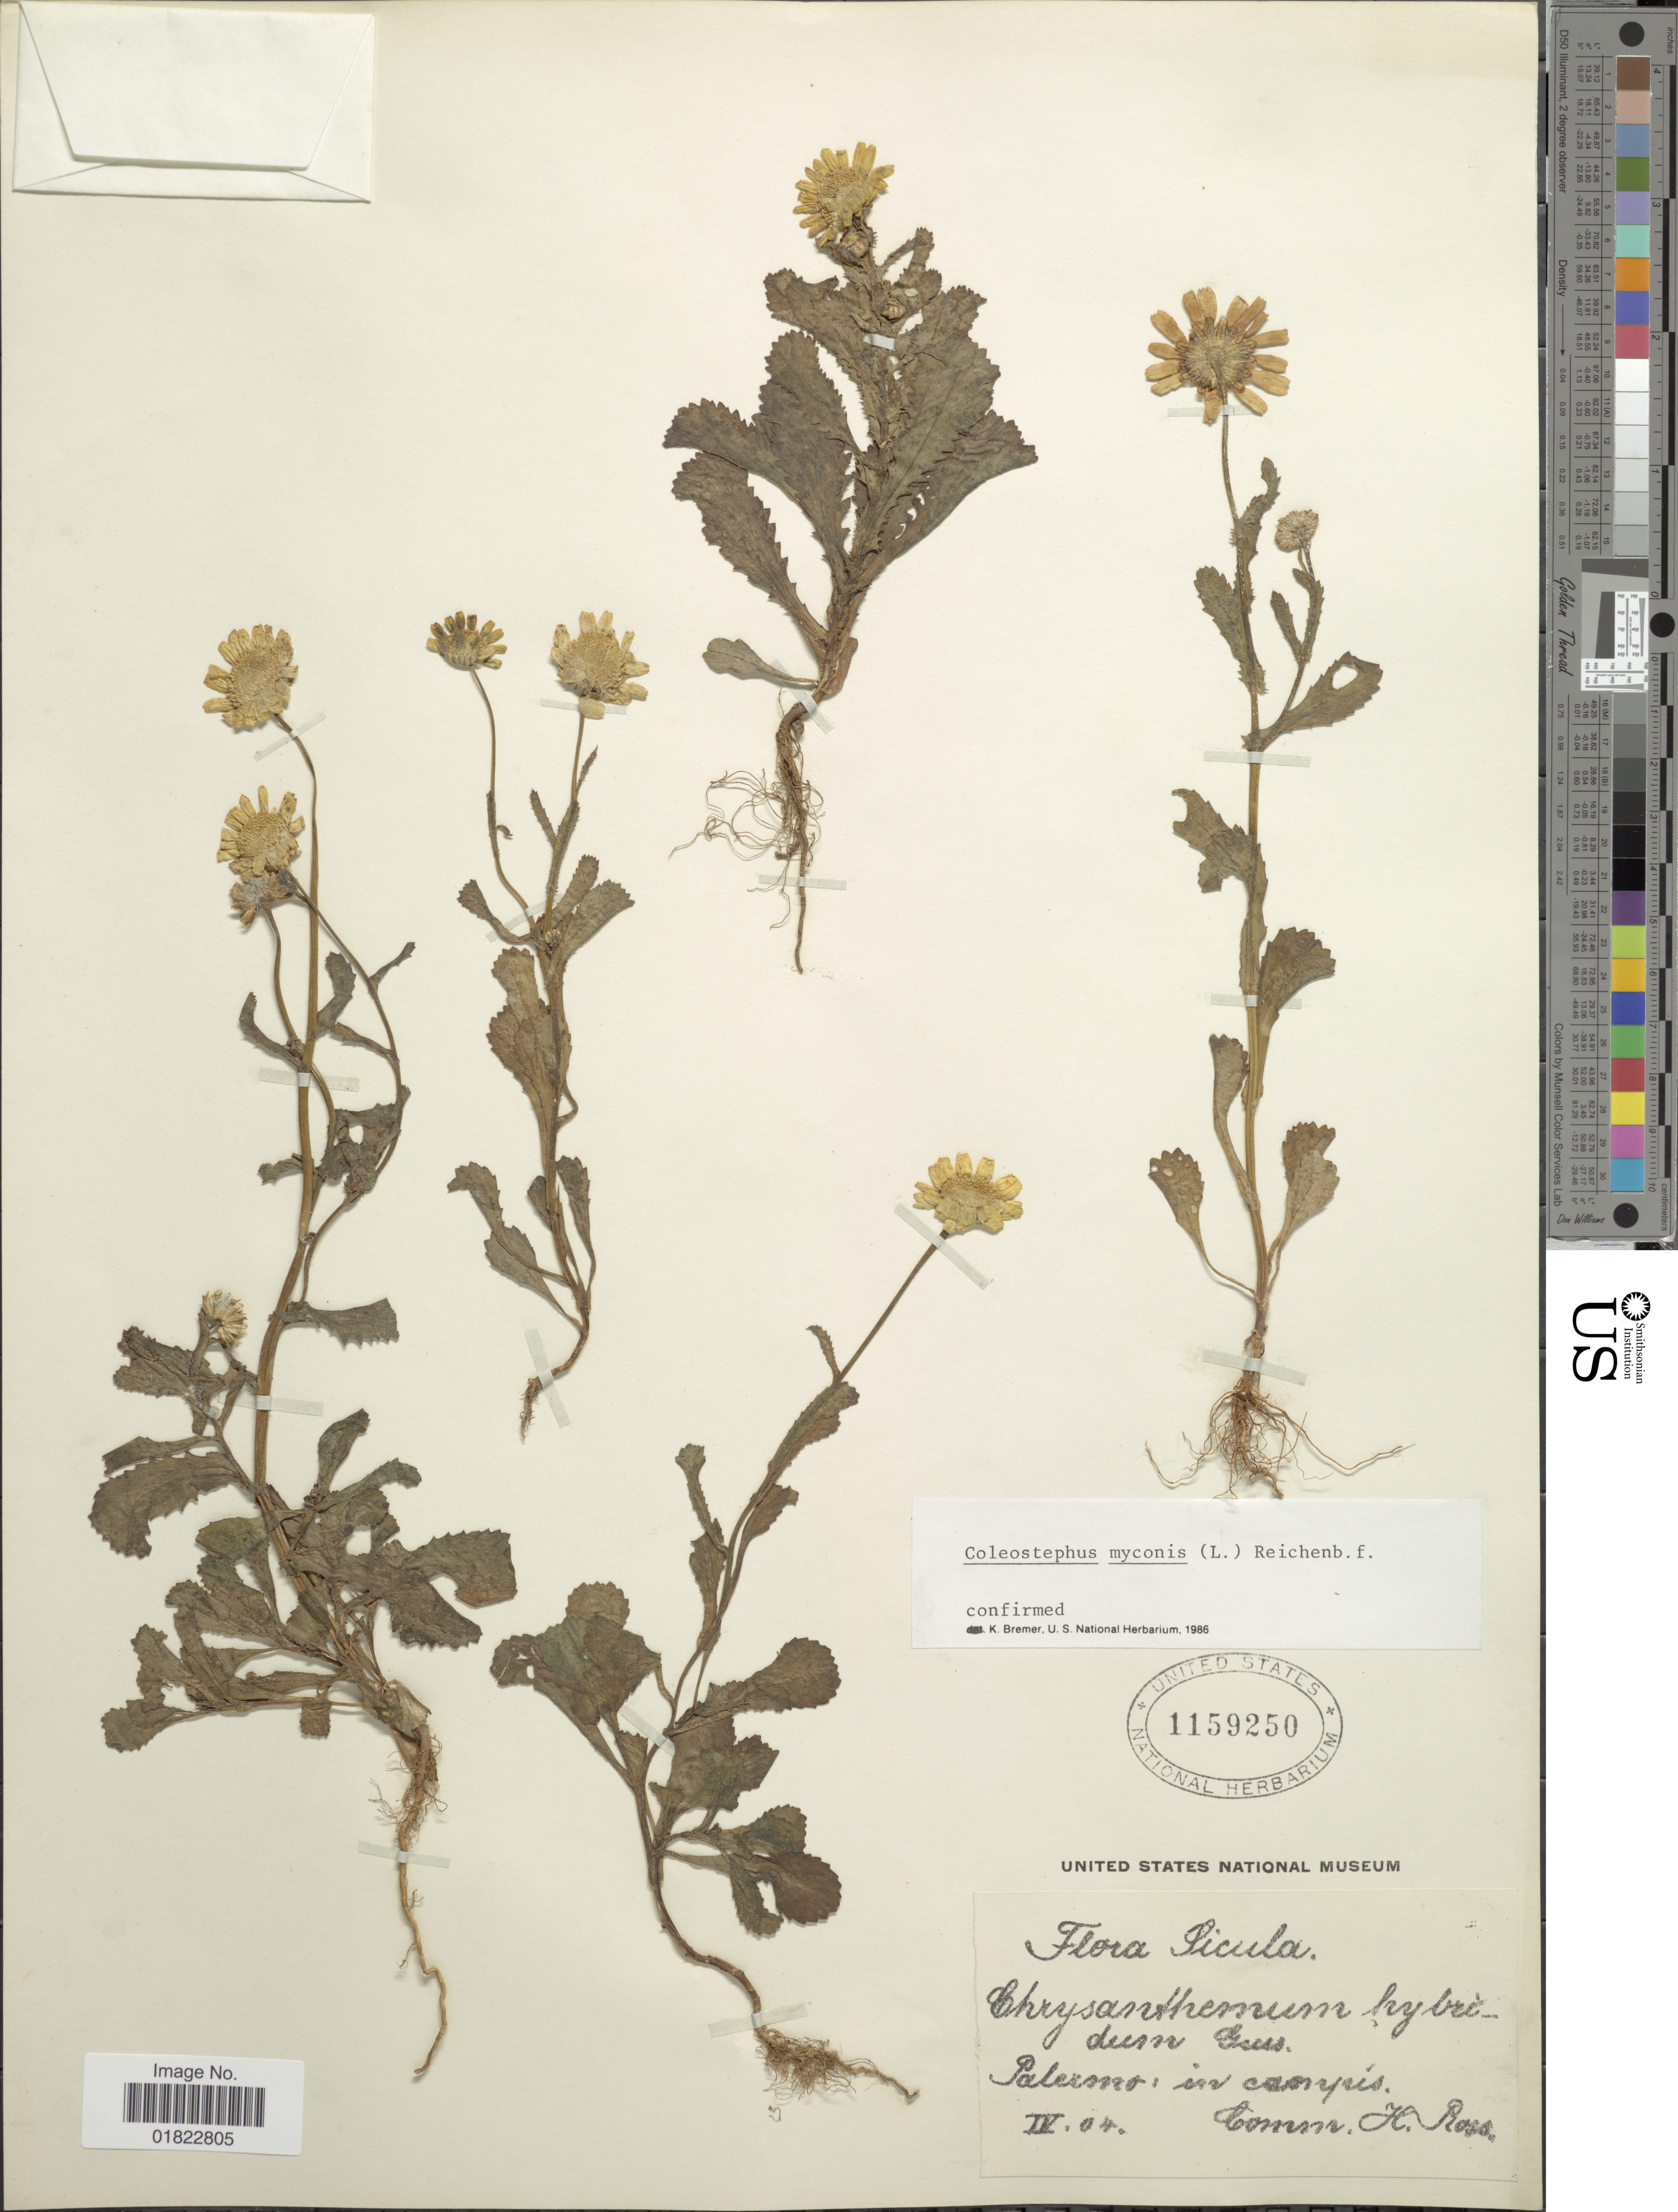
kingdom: Plantae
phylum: Tracheophyta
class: Magnoliopsida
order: Asterales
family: Asteraceae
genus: Coleostephus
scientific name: Coleostephus myconis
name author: (L.) Cass.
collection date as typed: IV. 04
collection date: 1904-04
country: Italy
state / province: Siciliana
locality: Sicula. Palermo; in campis.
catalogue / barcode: US 1159250